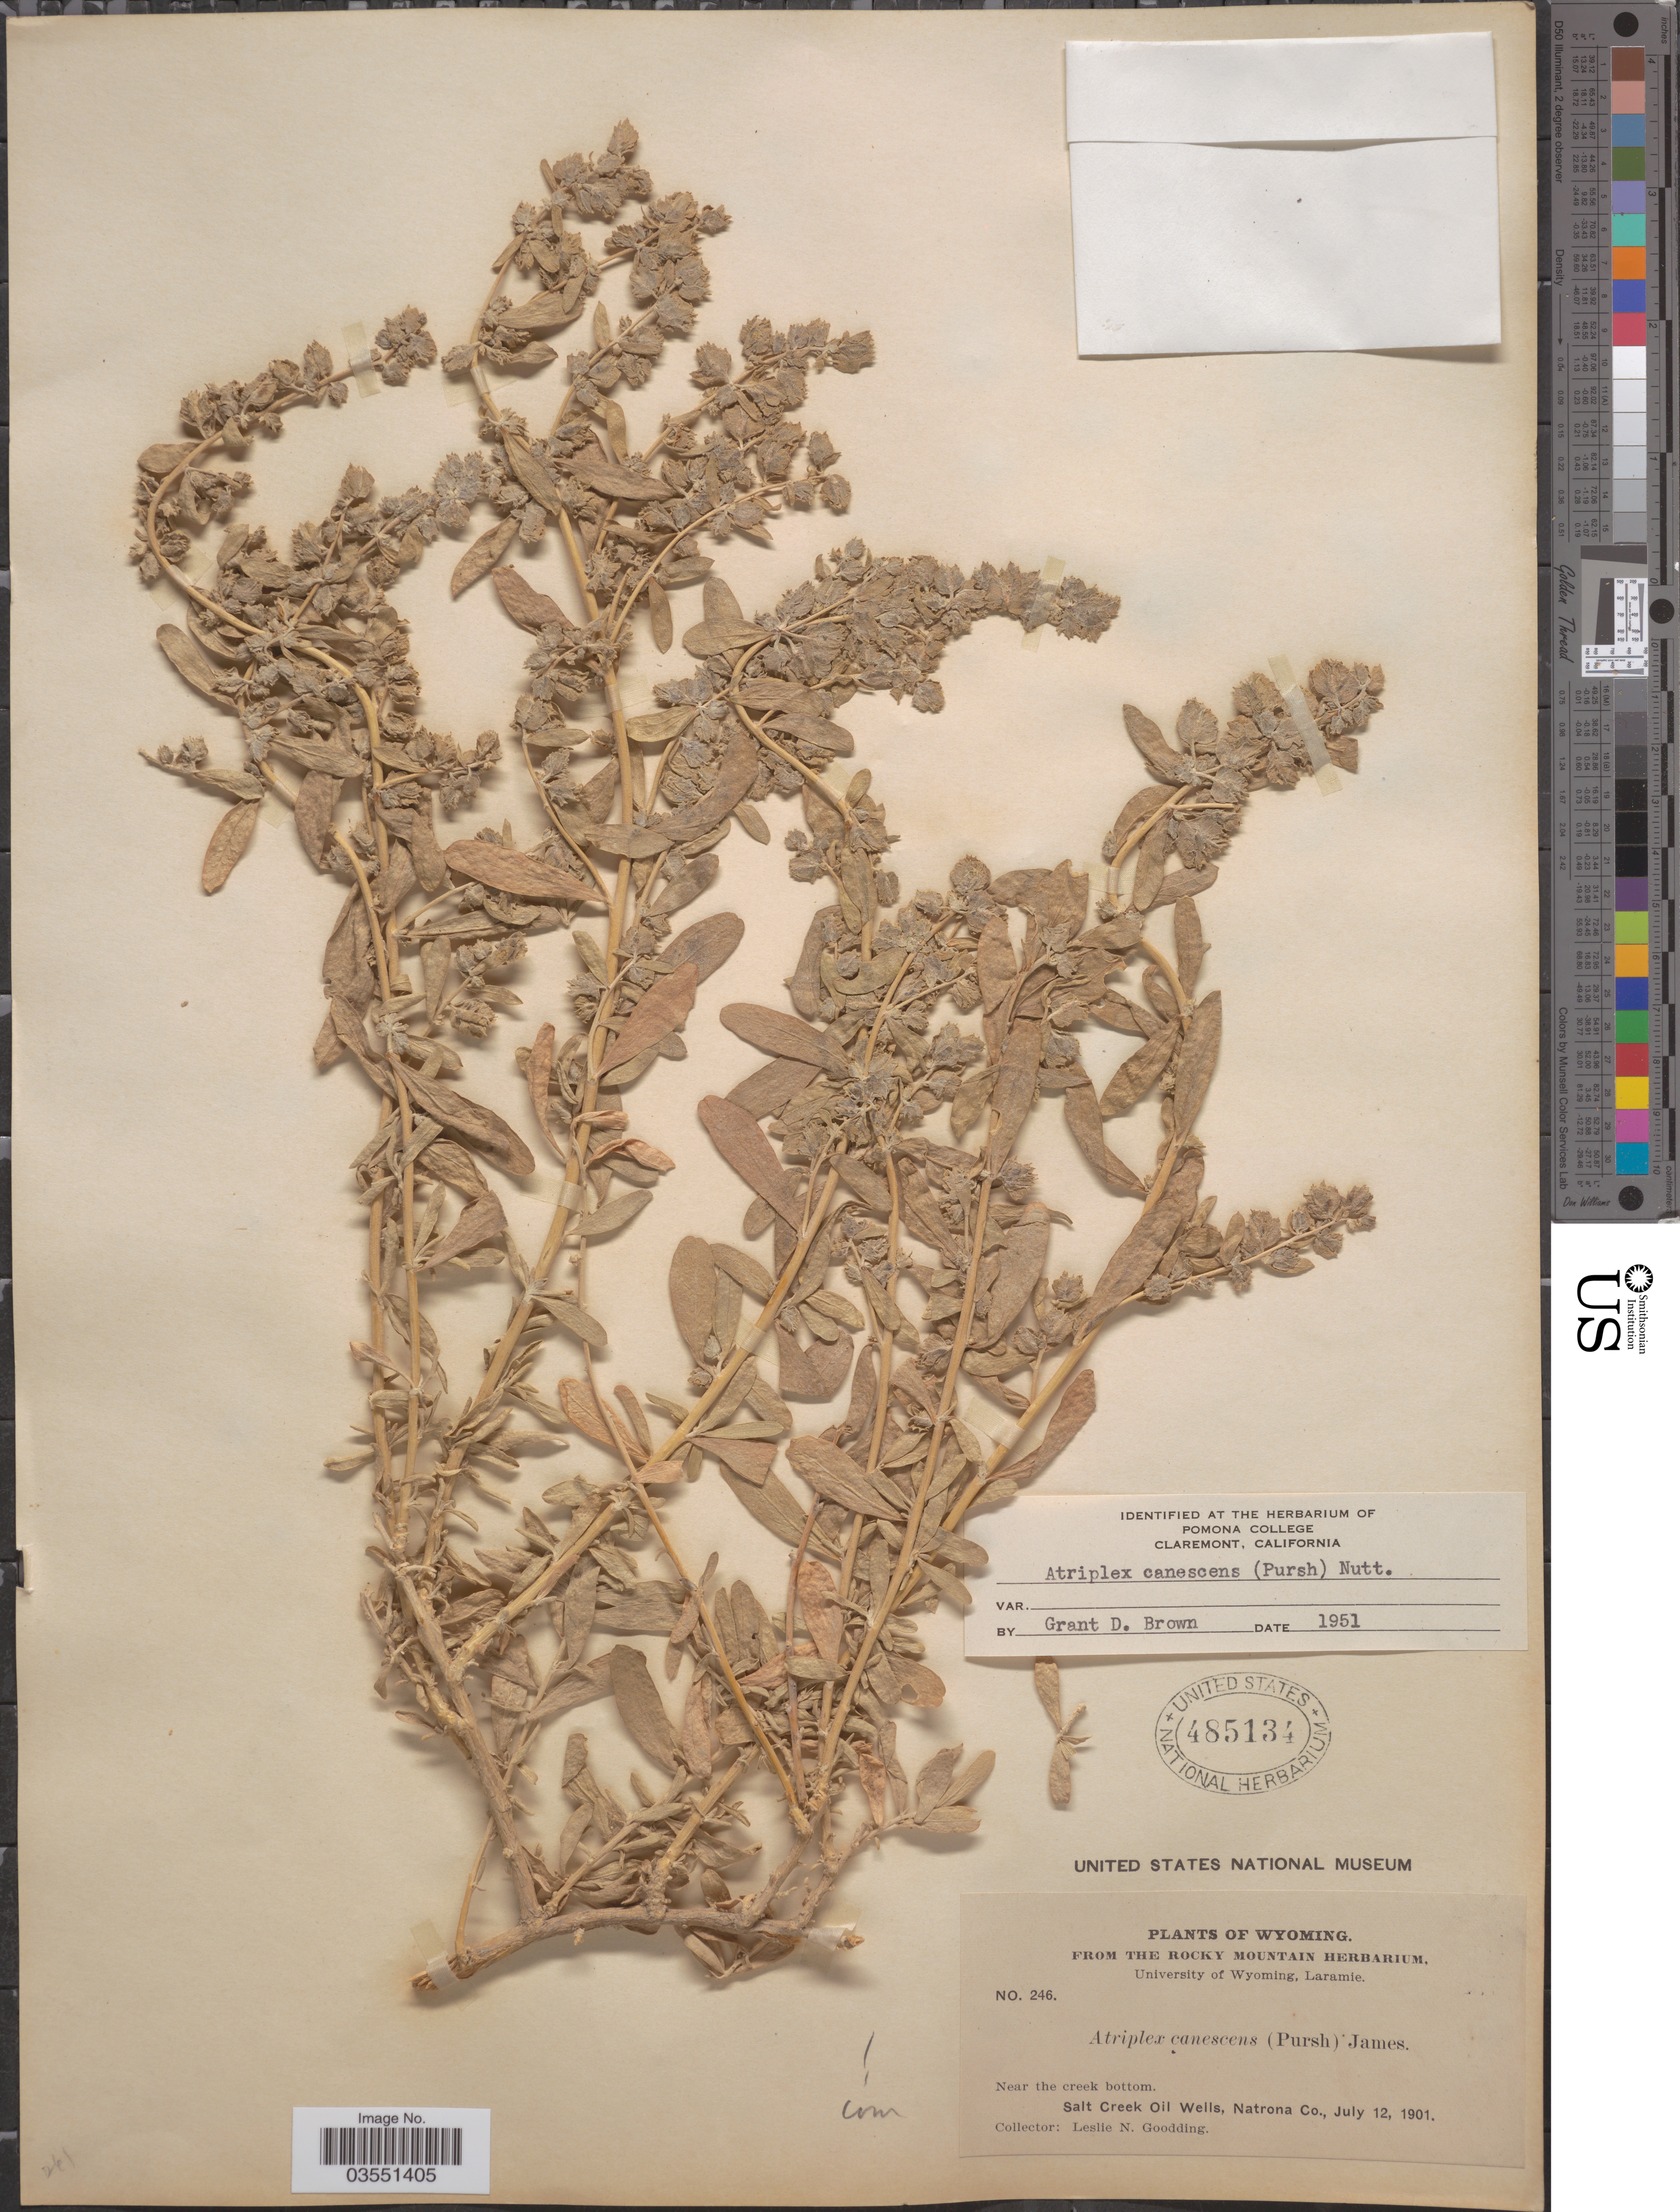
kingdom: Plantae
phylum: Tracheophyta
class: Magnoliopsida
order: Caryophyllales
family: Amaranthaceae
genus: Atriplex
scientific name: Atriplex canescens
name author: (Pursh) Nutt.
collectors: L. N. Goodding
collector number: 246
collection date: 1901-07-12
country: United States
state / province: Wyoming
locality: Near the creek bottom. Salt Creek Oil Wells, Natrona Co.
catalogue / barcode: US 485134